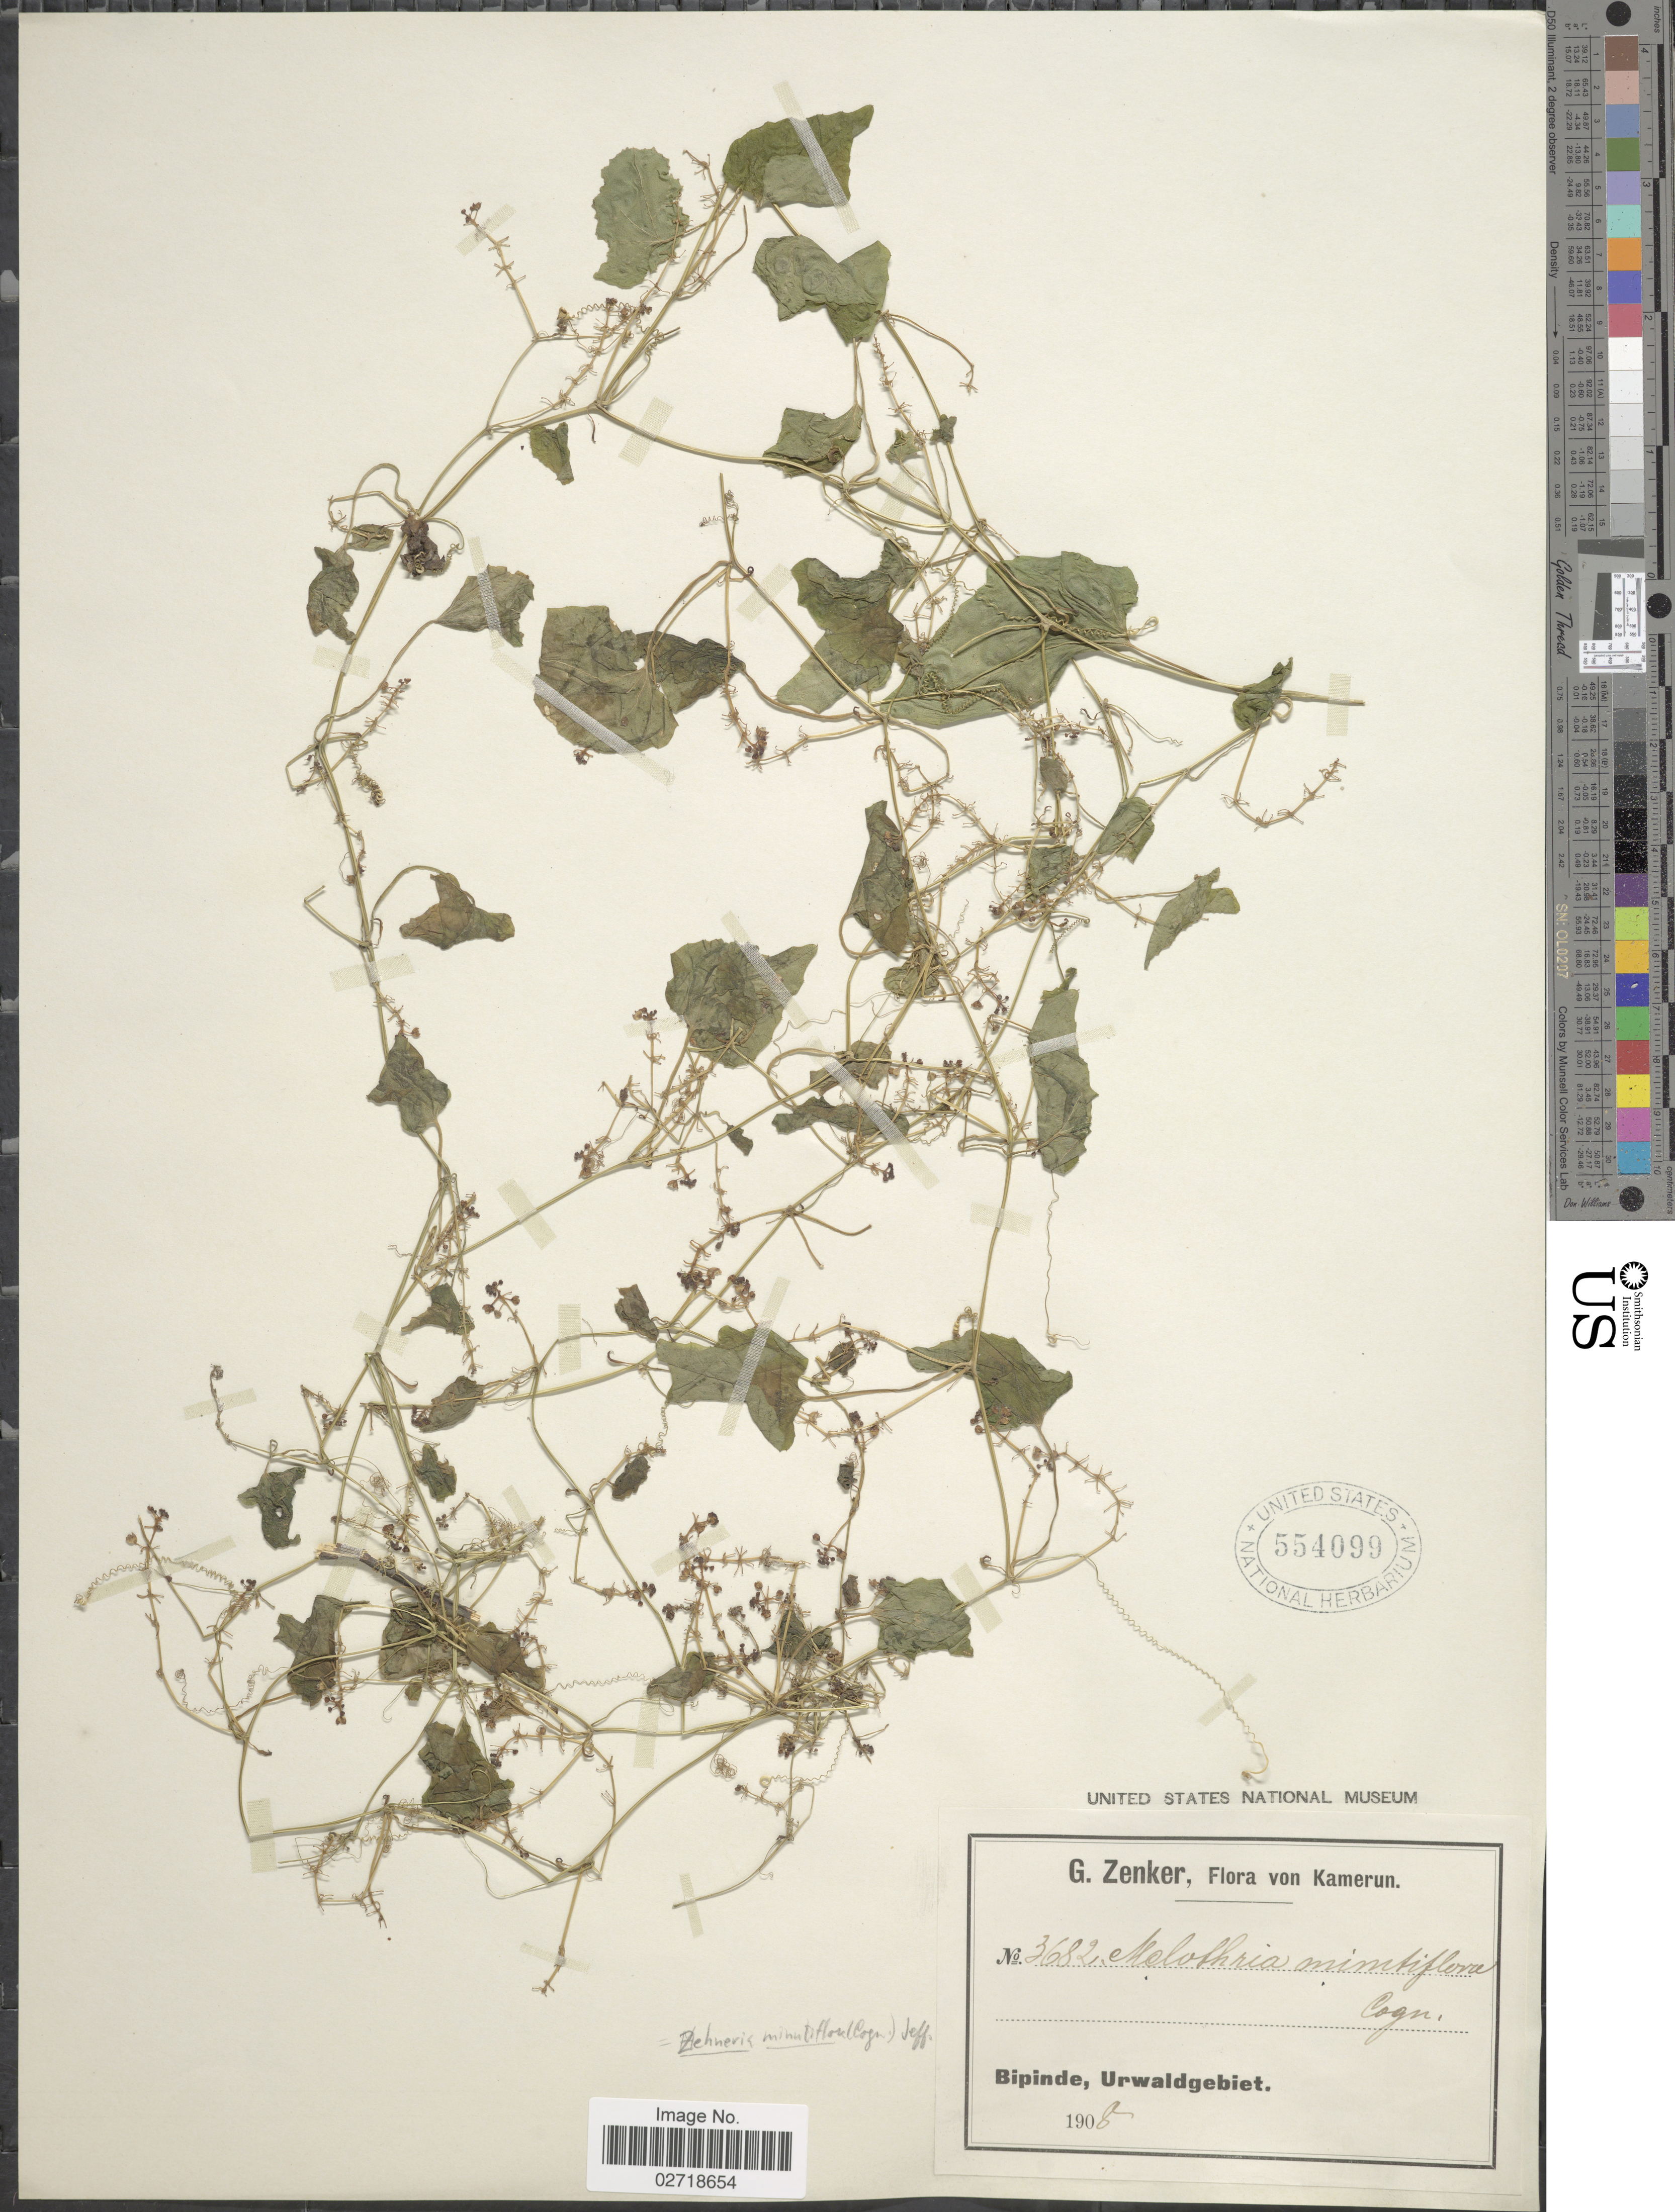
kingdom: Plantae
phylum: Tracheophyta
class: Magnoliopsida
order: Cucurbitales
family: Cucurbitaceae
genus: Zehneria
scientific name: Zehneria minutiflora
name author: (Cogn.) C. Jeffrey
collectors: G. A. Zenker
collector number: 3682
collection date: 1908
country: Cameroon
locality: Kamerun, Bipinde, Urwaldgebiet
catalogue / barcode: US 554099